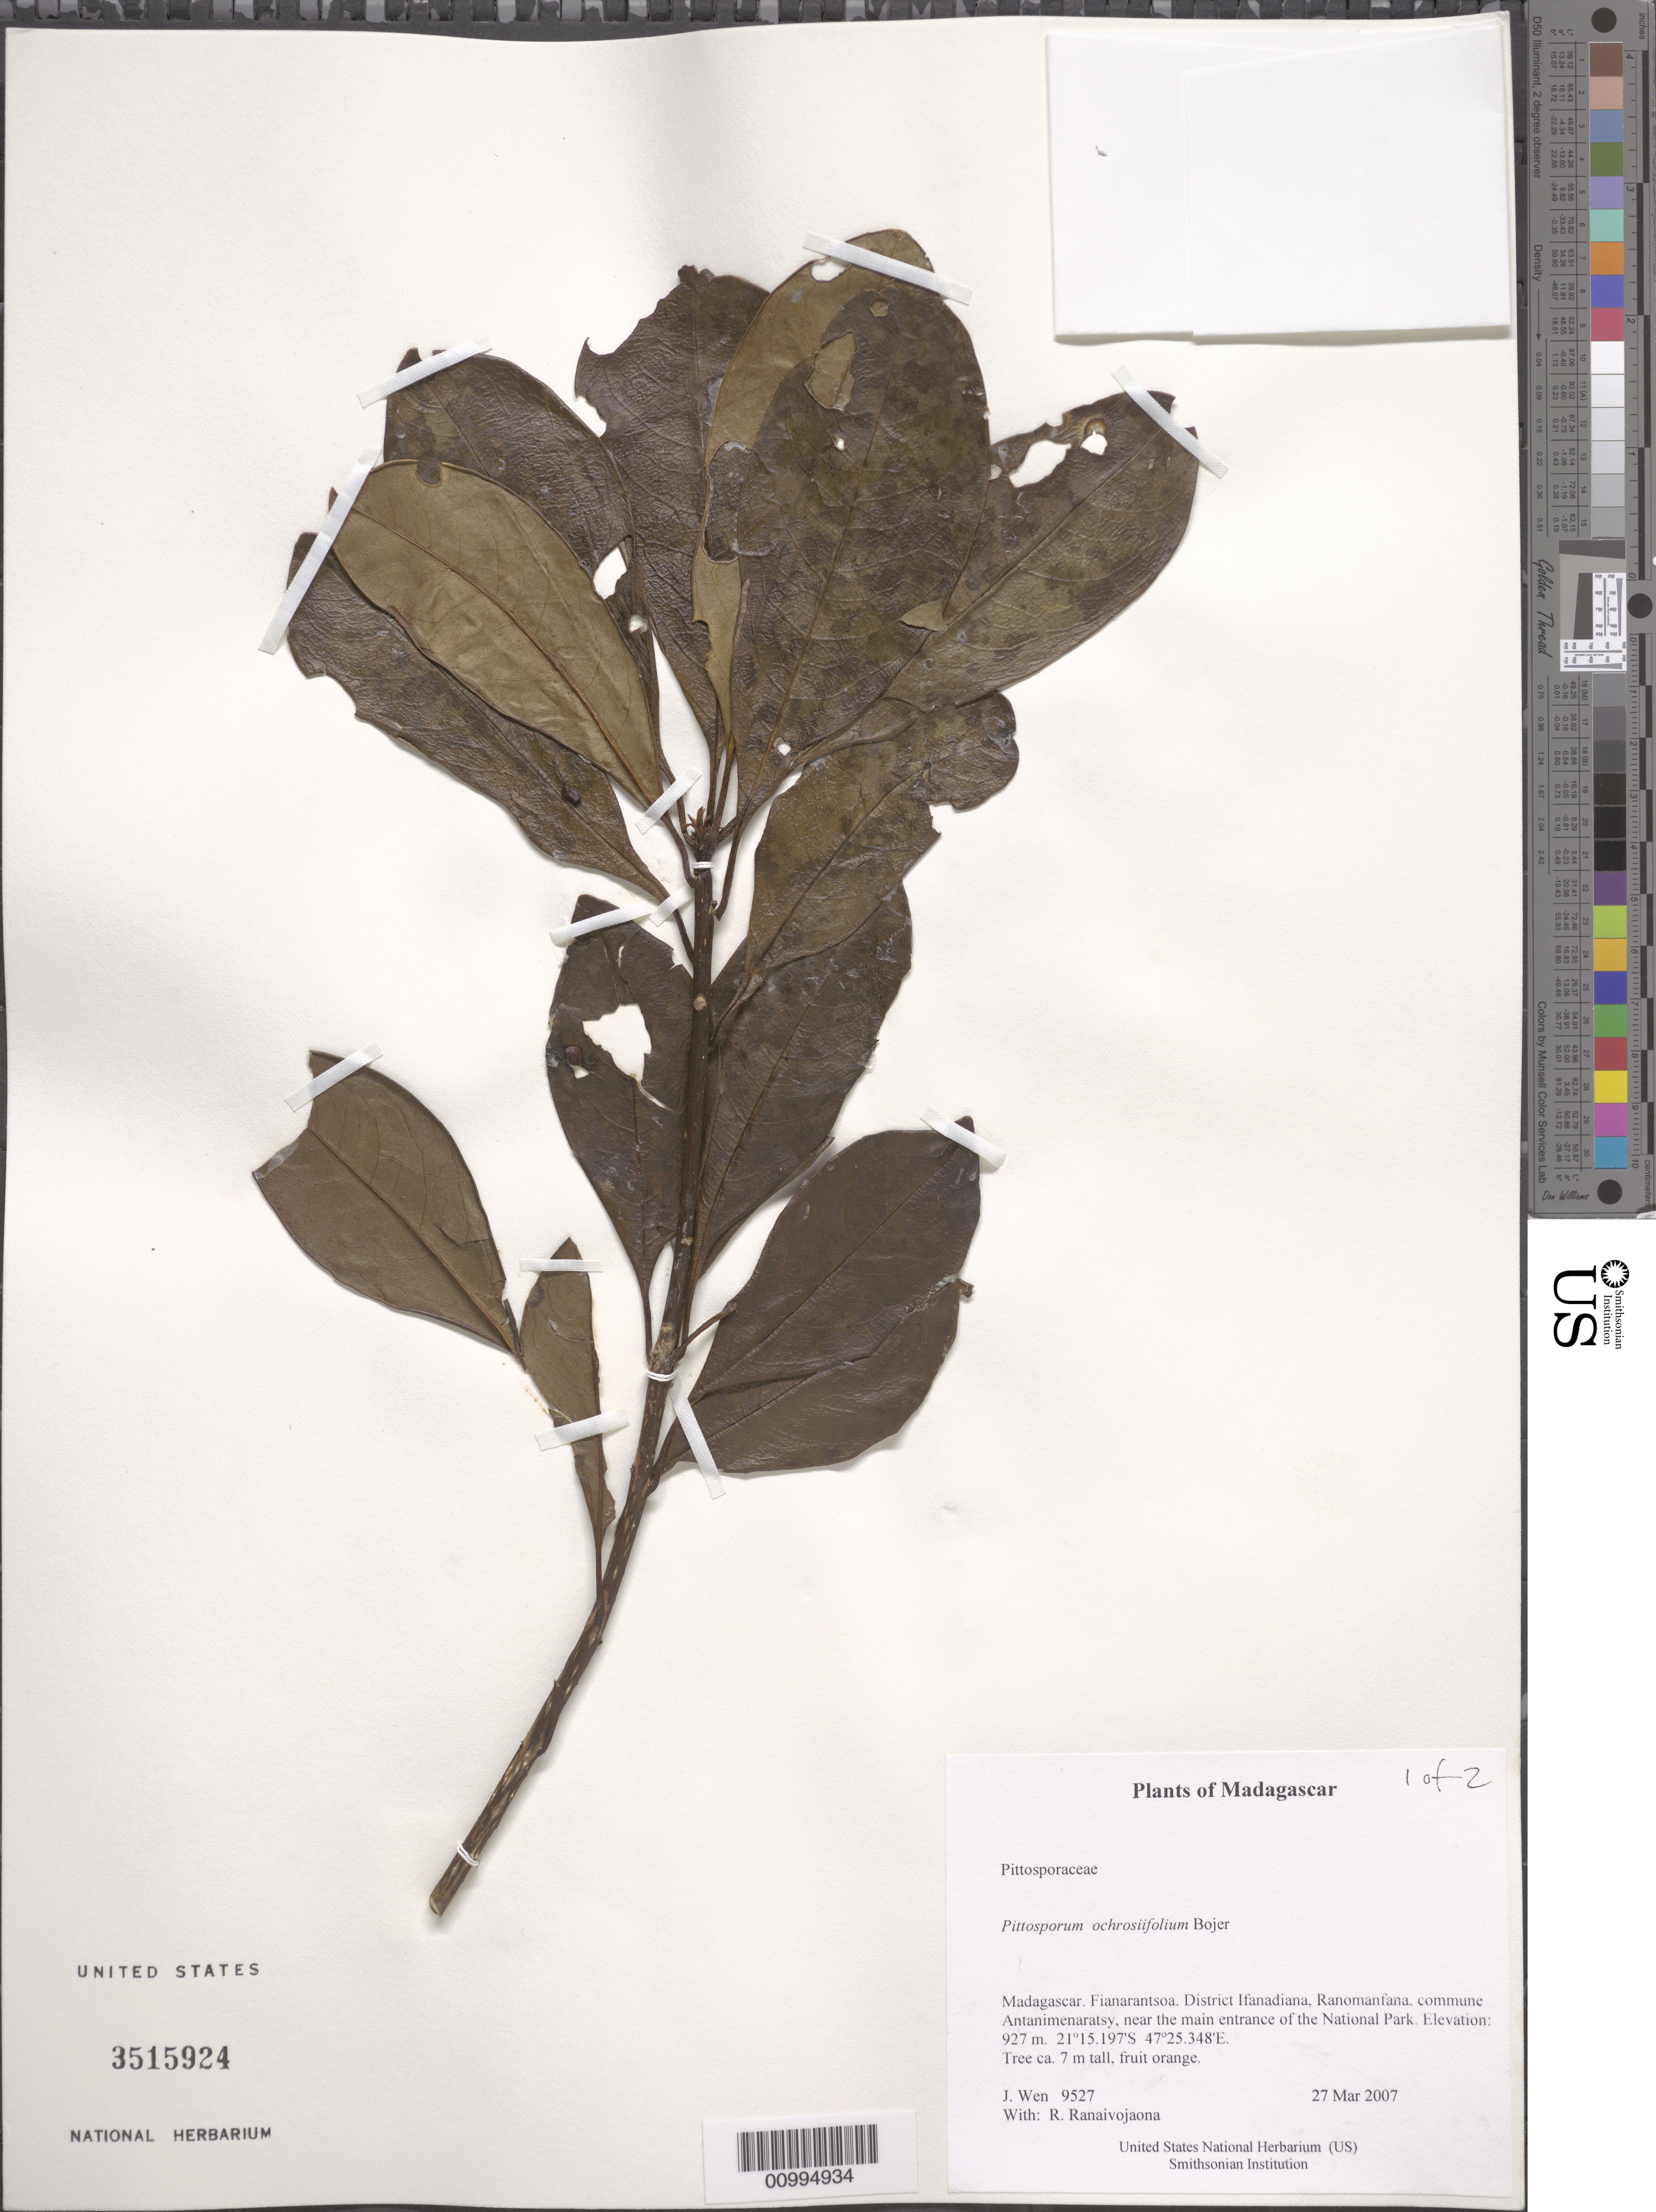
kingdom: Plantae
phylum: Tracheophyta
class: Magnoliopsida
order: Apiales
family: Pittosporaceae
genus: Pittosporum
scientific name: Pittosporum ochrosiifolium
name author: Bojer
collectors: J. Wen & R. Ranaivojaona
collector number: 9527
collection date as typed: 27 Mar 2007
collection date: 2007-03-27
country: Madagascar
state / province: Vatovavy Fitovinany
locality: District Ifanadiana, Ranomanfana, commune Antanimenaratsy, near the main entrance of the National Park.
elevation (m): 927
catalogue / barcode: US 3515924